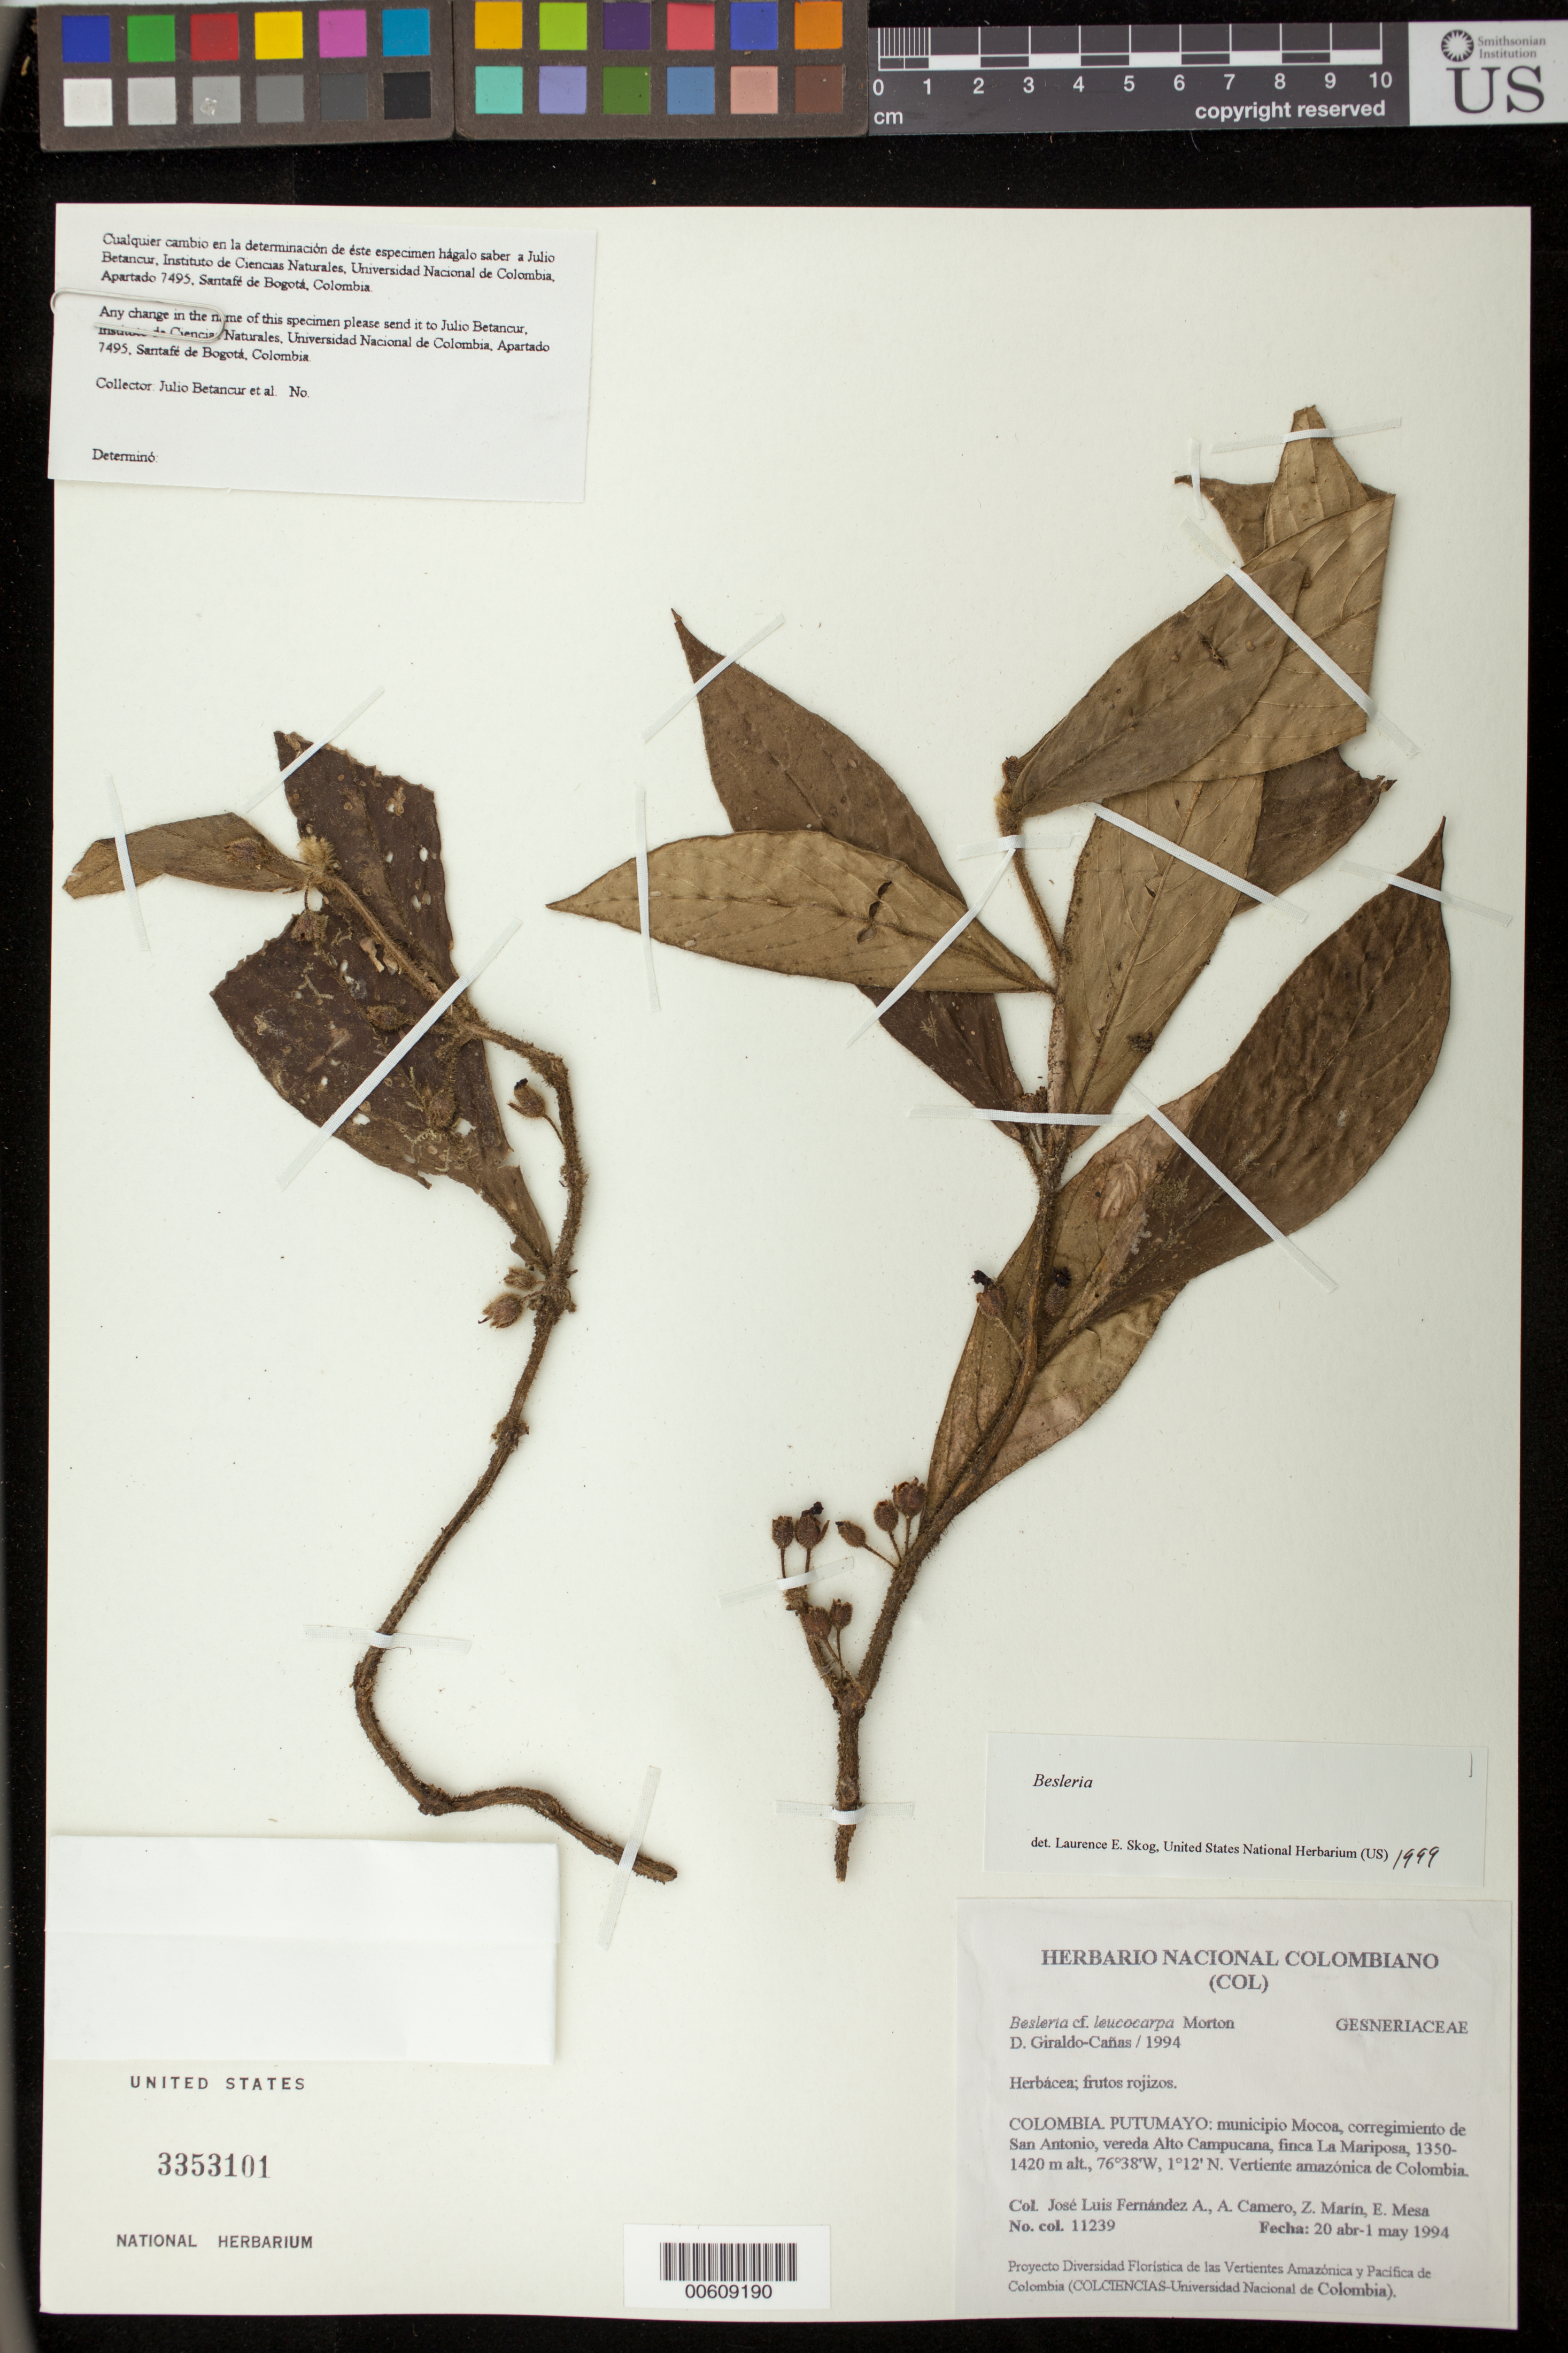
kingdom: Plantae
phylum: Tracheophyta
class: Magnoliopsida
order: Lamiales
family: Gesneriaceae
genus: Besleria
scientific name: Besleria sp.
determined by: Skog, Laurence E.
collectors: J. L. Fernández-Alonso, A. A. Camero, Z. Marin & E. Mesa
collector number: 11239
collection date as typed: Apr-May 1994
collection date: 1994-04/1994-05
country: Colombia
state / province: Putumayo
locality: Mpio. Mocoa, corregimiento de San Antonio, vereda Alto Campucana, finca La Mariposa, vertiente amazónica de Colombia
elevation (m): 1350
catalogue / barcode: US 3353101